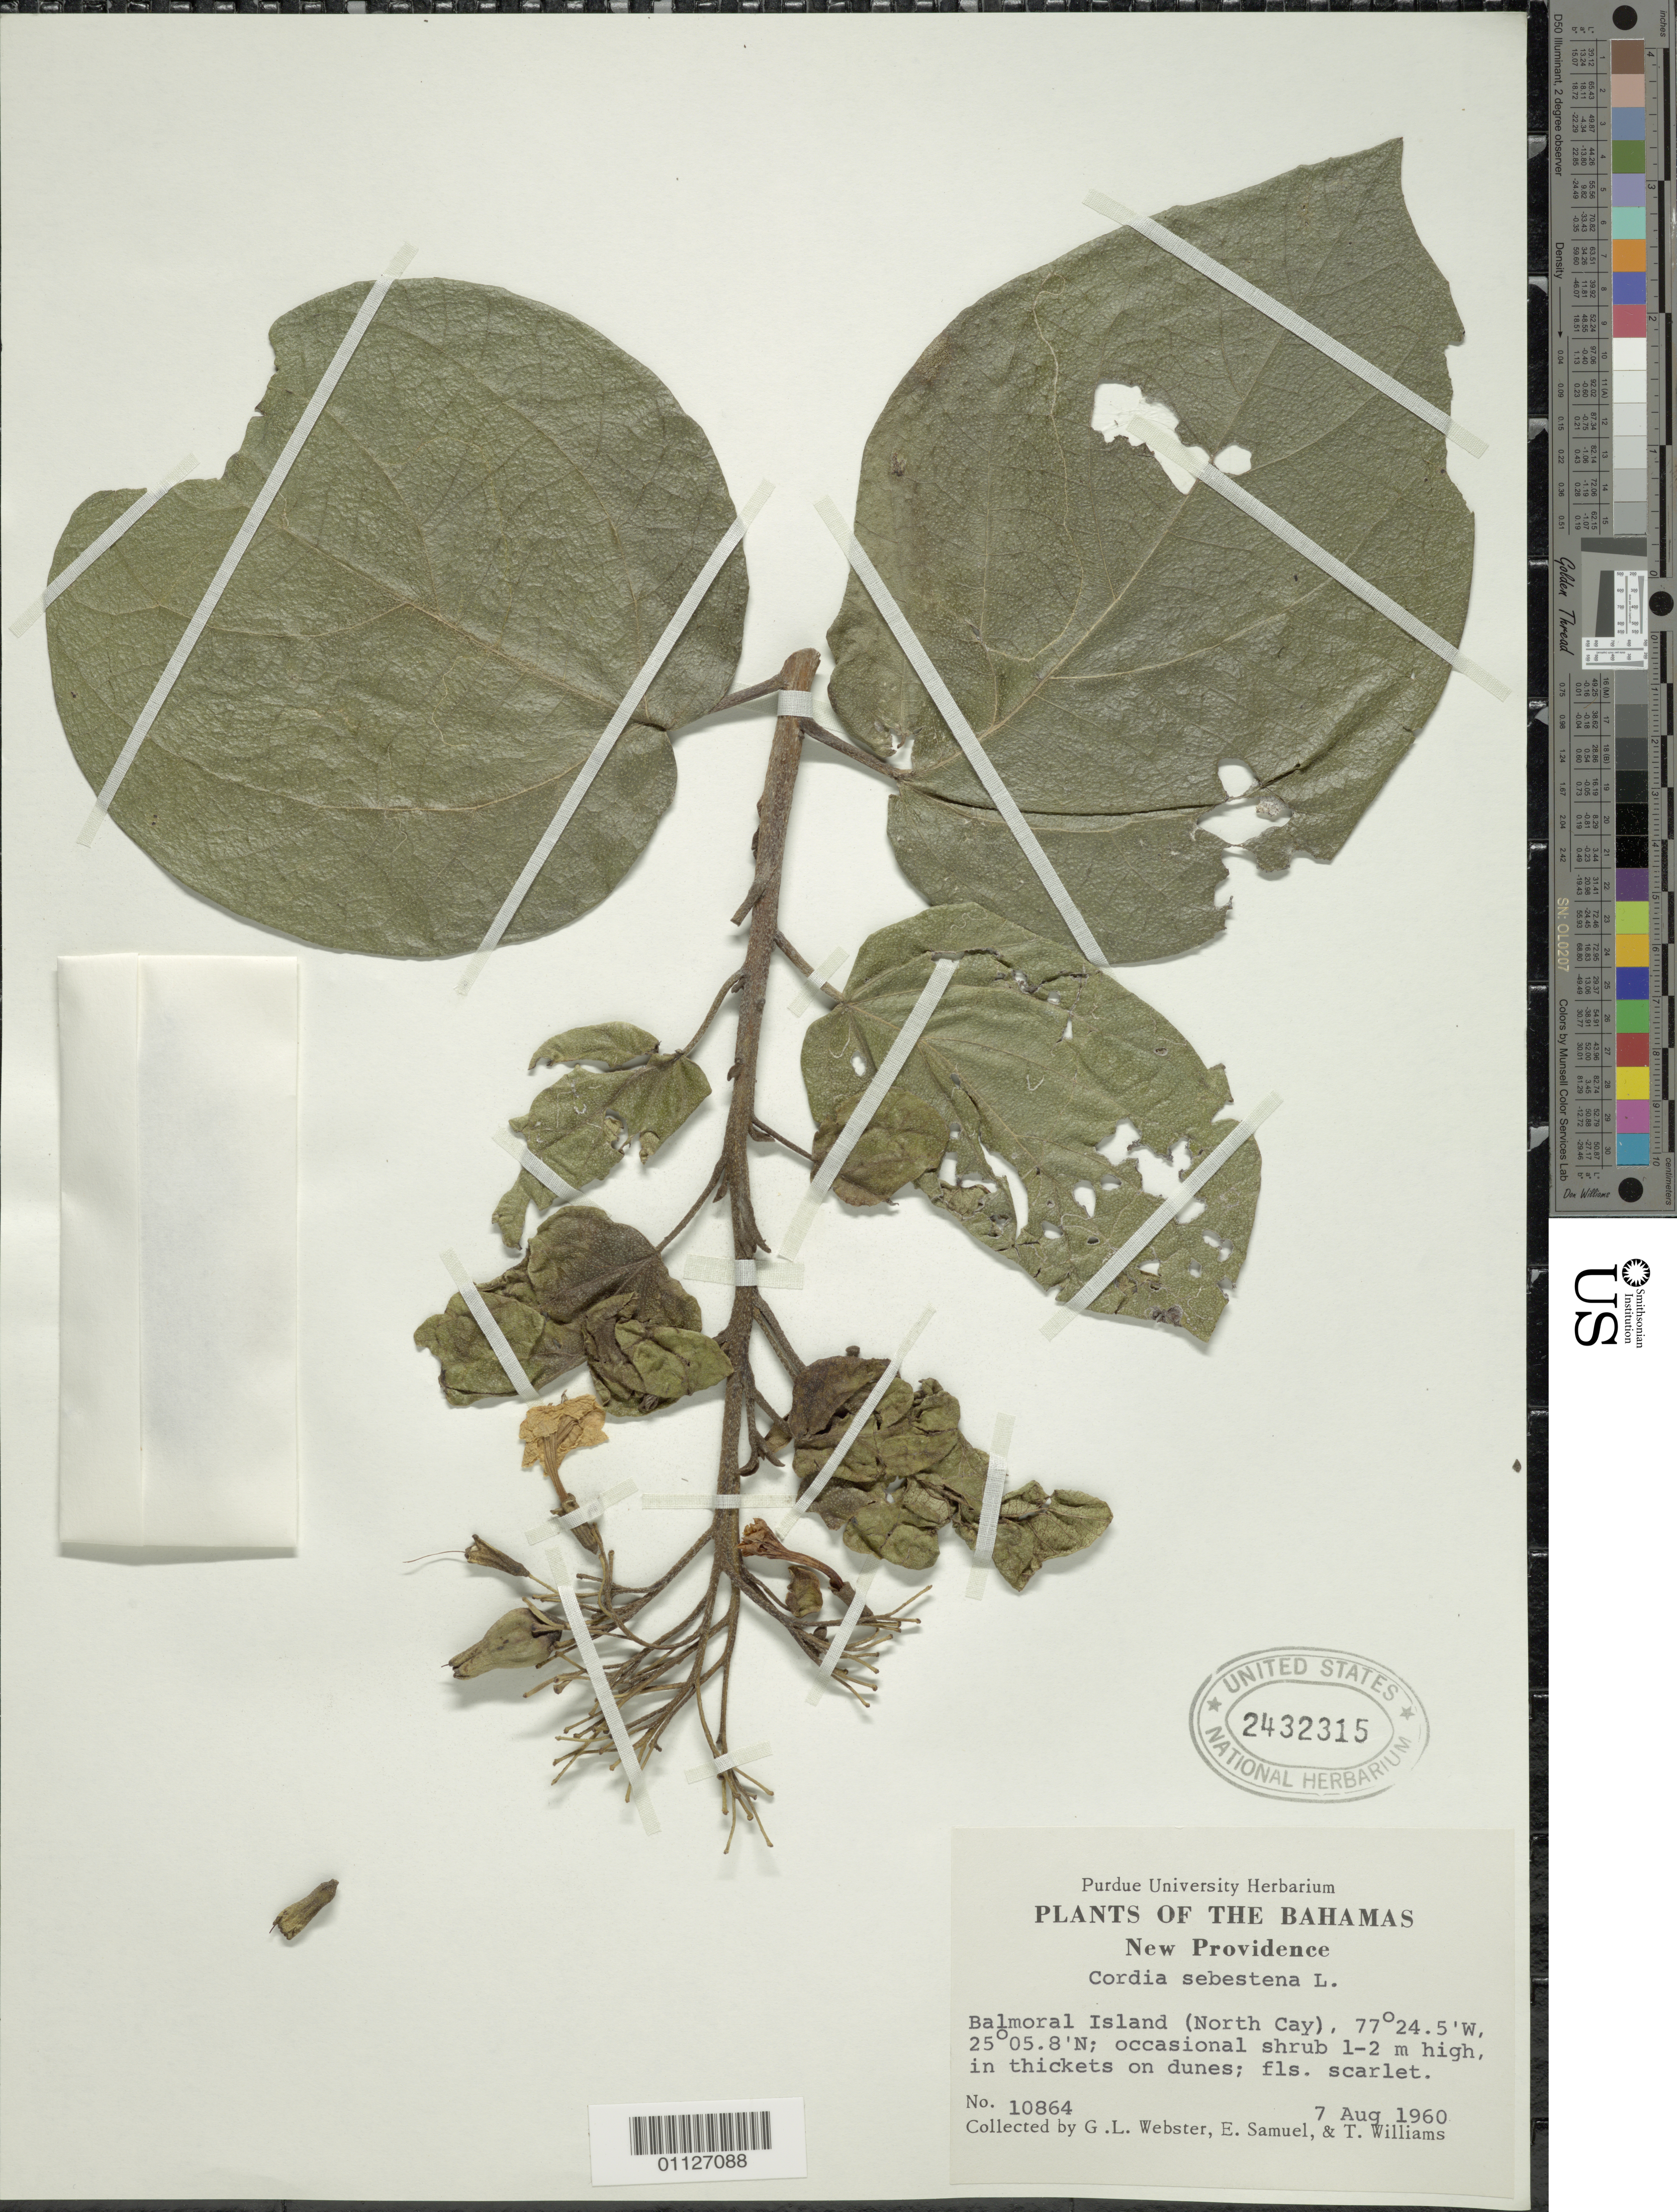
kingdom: Plantae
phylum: Tracheophyta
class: Magnoliopsida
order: Boraginales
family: Cordiaceae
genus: Cordia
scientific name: Cordia sebestena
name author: L.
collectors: G. L. Webster, E. Samuel & T. Williams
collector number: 10864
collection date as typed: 07 Aug 1960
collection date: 1960-08-07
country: Bahamas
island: New Providence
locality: Balmoral Island (N Cay)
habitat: in thickets on dunes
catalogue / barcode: US 2432315